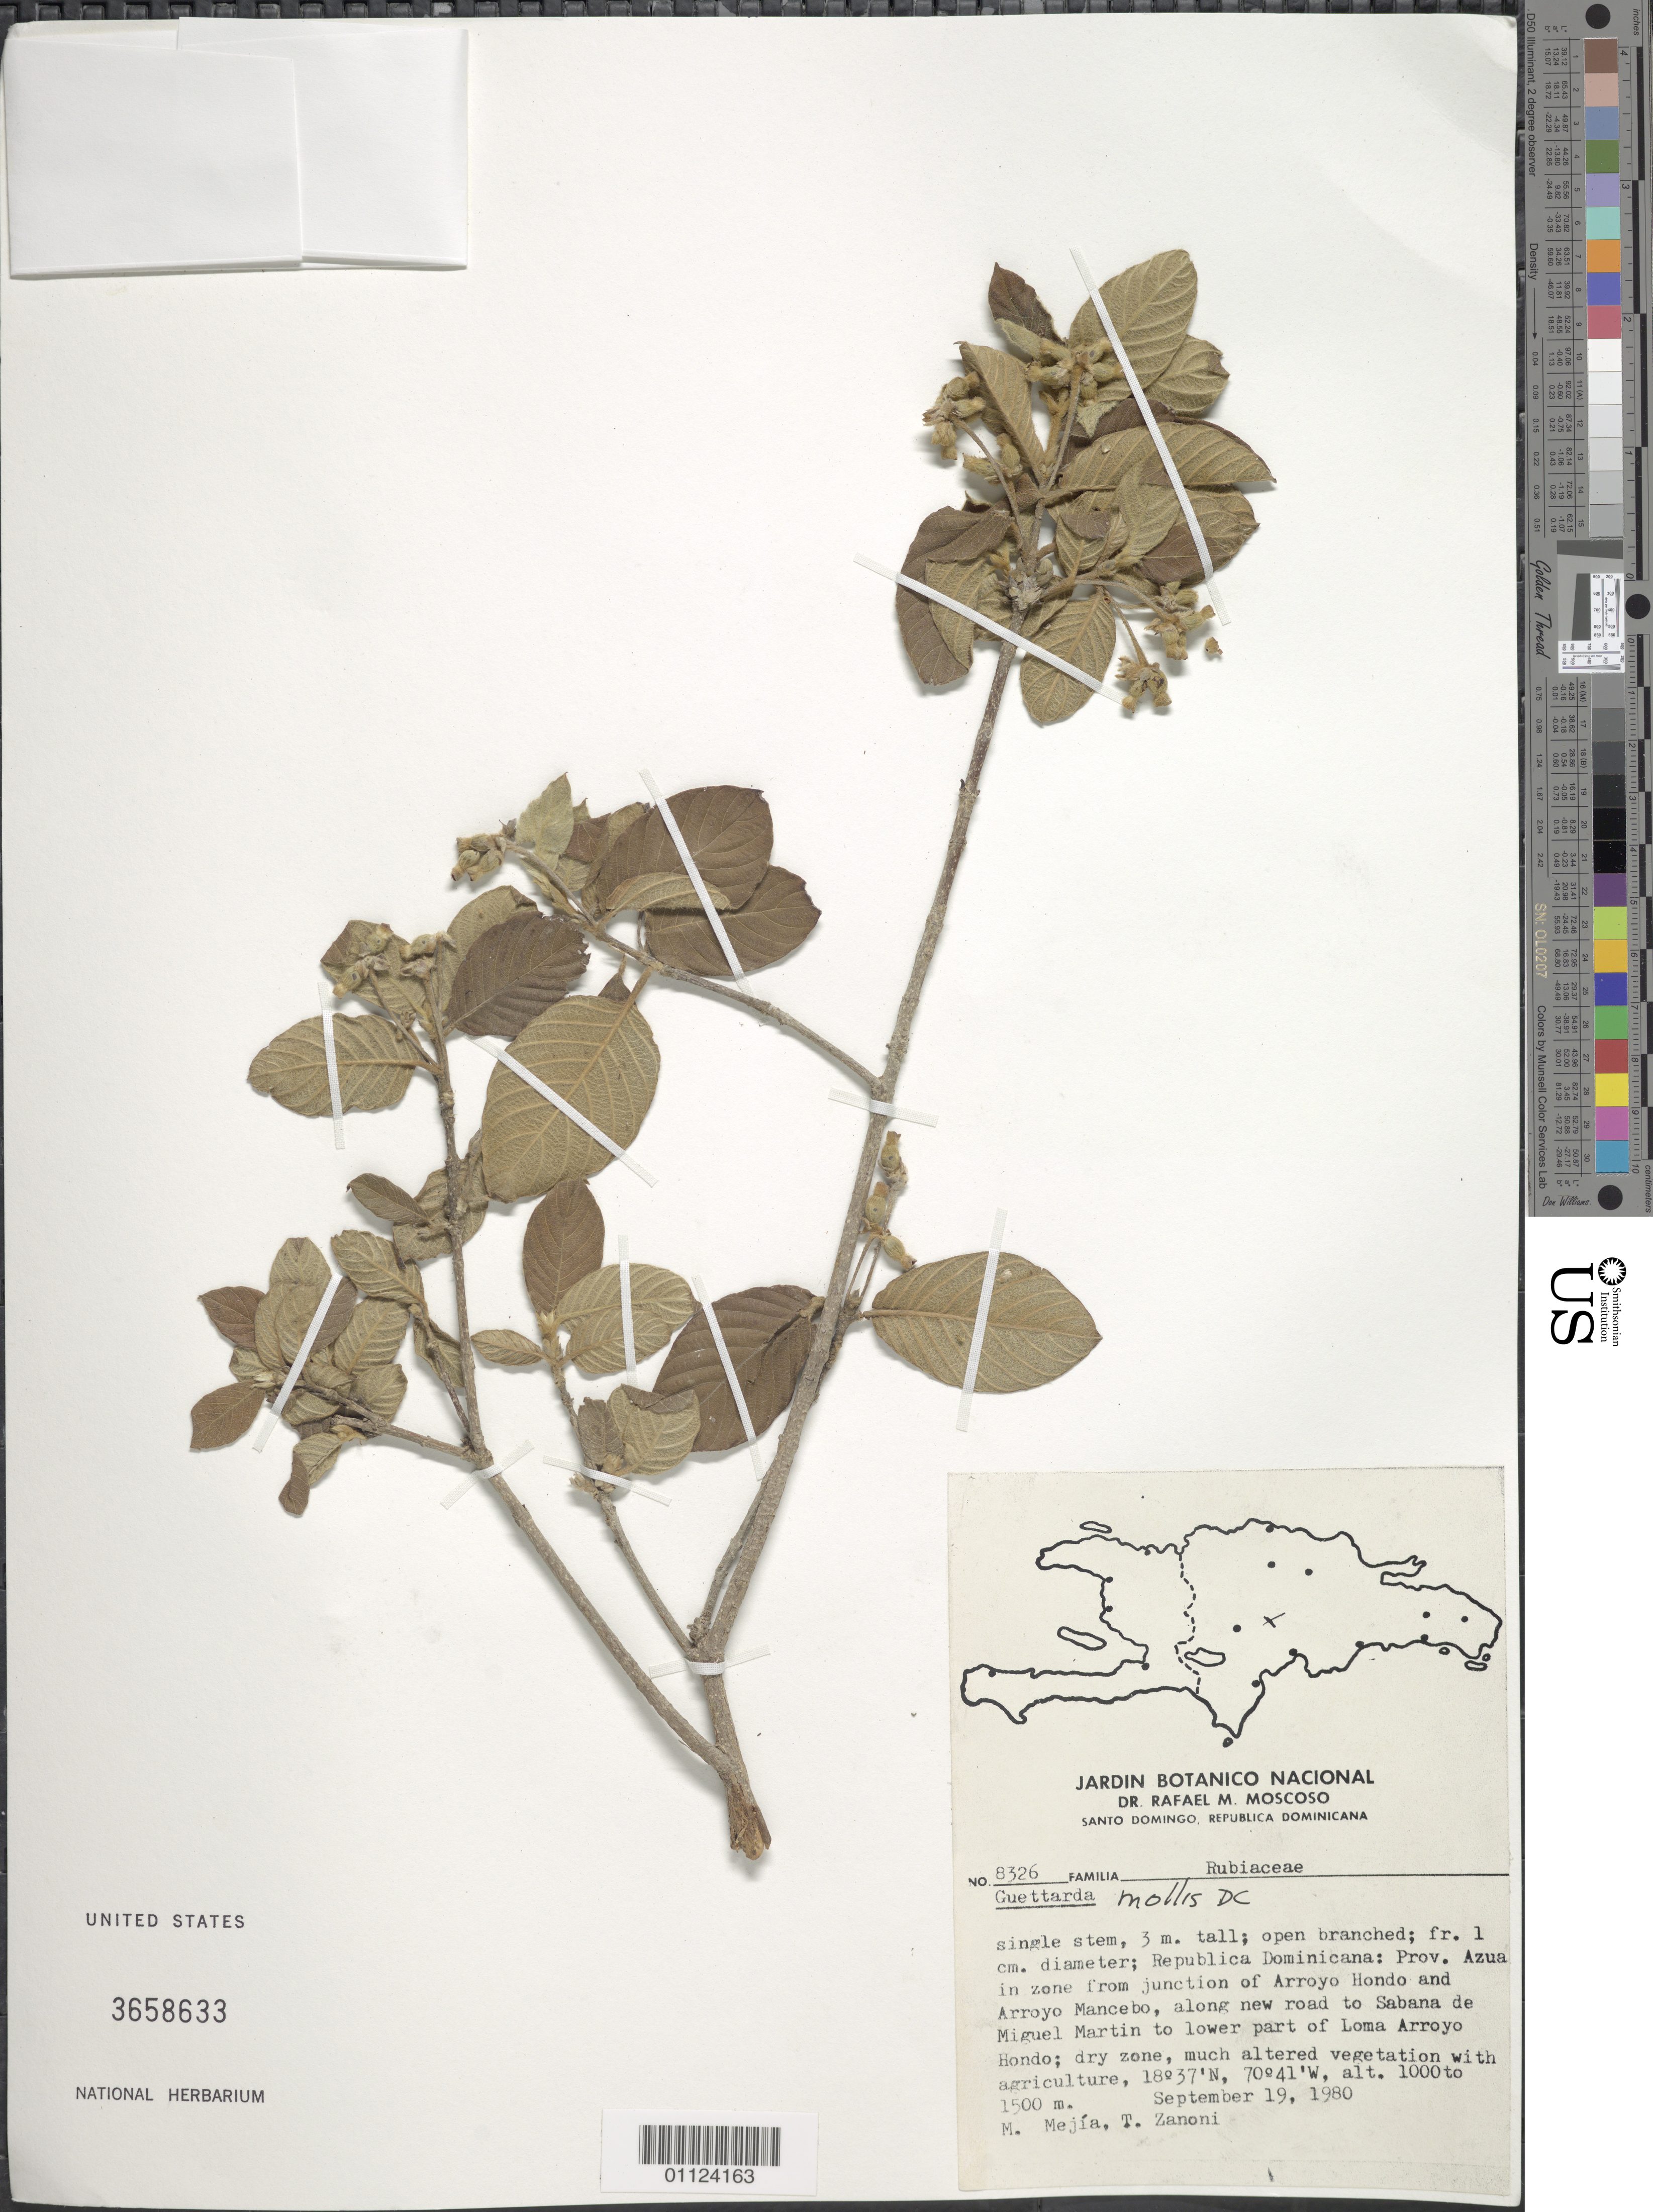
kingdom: Plantae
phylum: Tracheophyta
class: Magnoliopsida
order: Gentianales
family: Rubiaceae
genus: Guettarda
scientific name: Guettarda mollis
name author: DC.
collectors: M. Mejia & T. A. Zanoni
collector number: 8326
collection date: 1980-09-19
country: Dominican Republic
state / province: Azua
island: Hispaniola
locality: Junction of Arroyo Hondo and Arroyo Mancebo, along new road to Sabana de Miguel Martin to lower part of Loma Arroyo Hondo.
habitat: Dry zone, much altered vegetation with agriculture.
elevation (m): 1000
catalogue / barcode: US 3658633